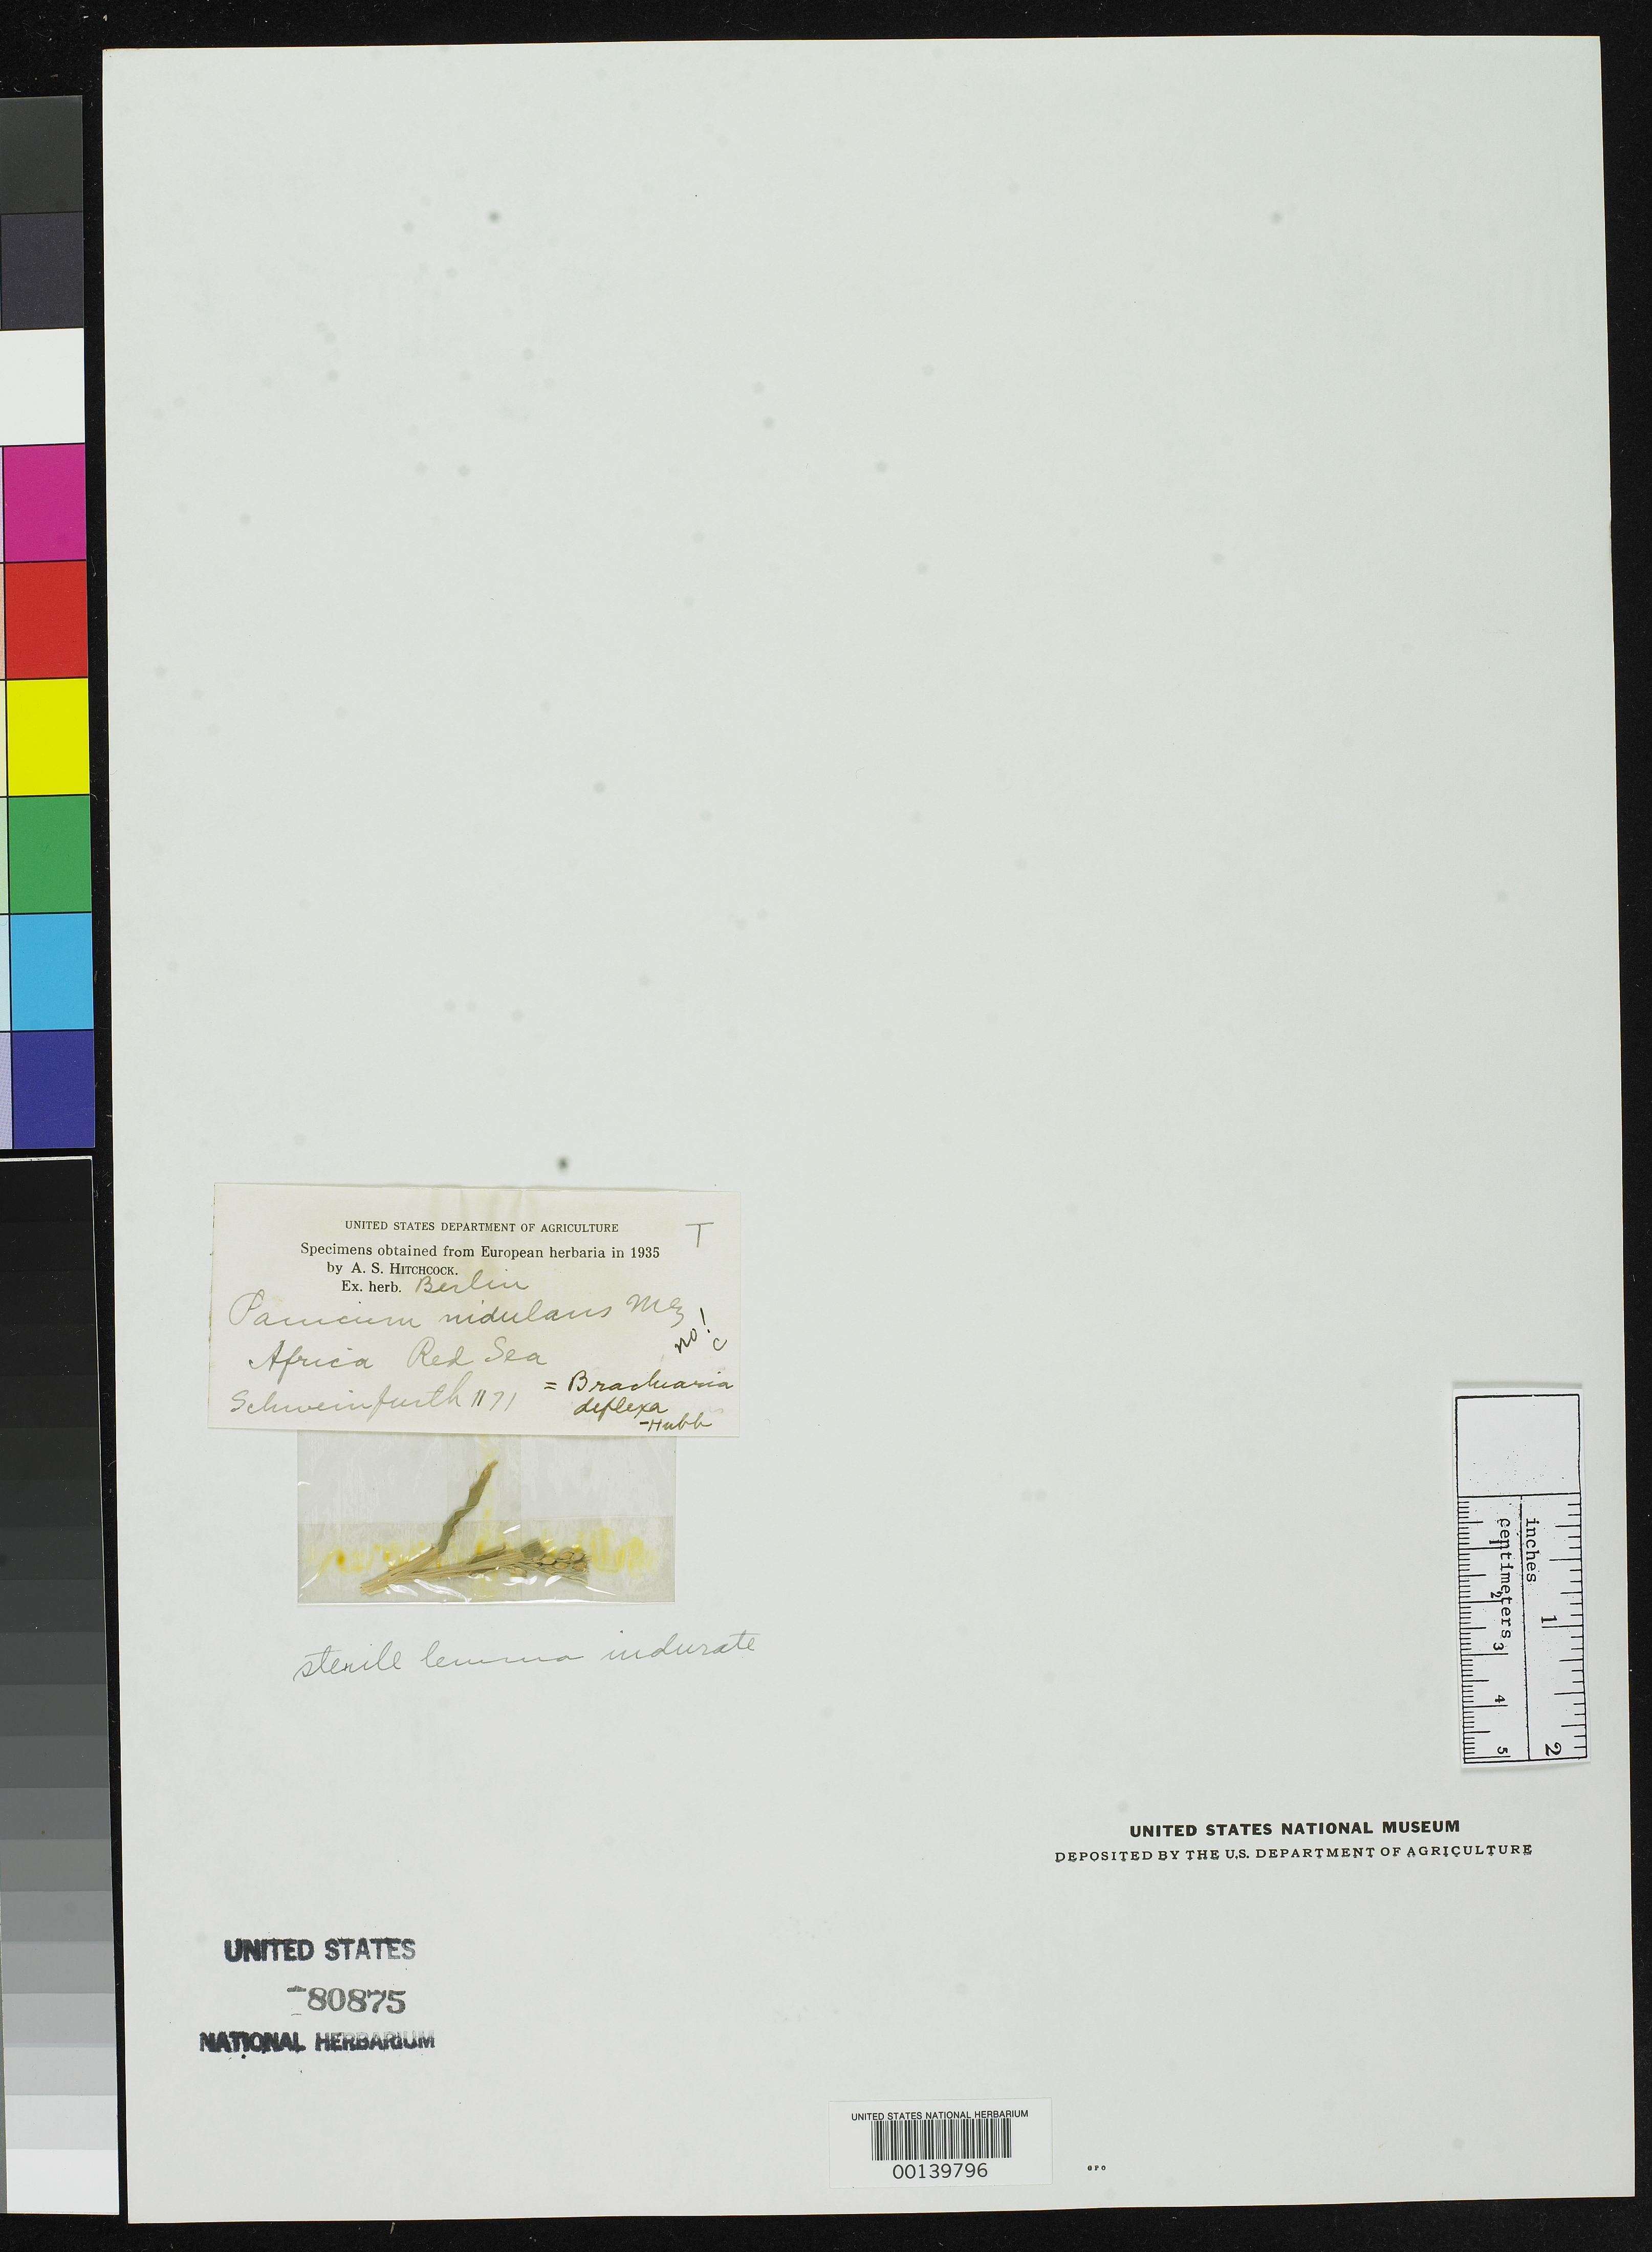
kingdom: Plantae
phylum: Tracheophyta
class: Liliopsida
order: Poales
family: Poaceae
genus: Panicum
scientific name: Panicum nidulans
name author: Mez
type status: Type Fragment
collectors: G. A. Schweinfurth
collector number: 1171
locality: Red Sea.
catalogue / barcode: US 80875